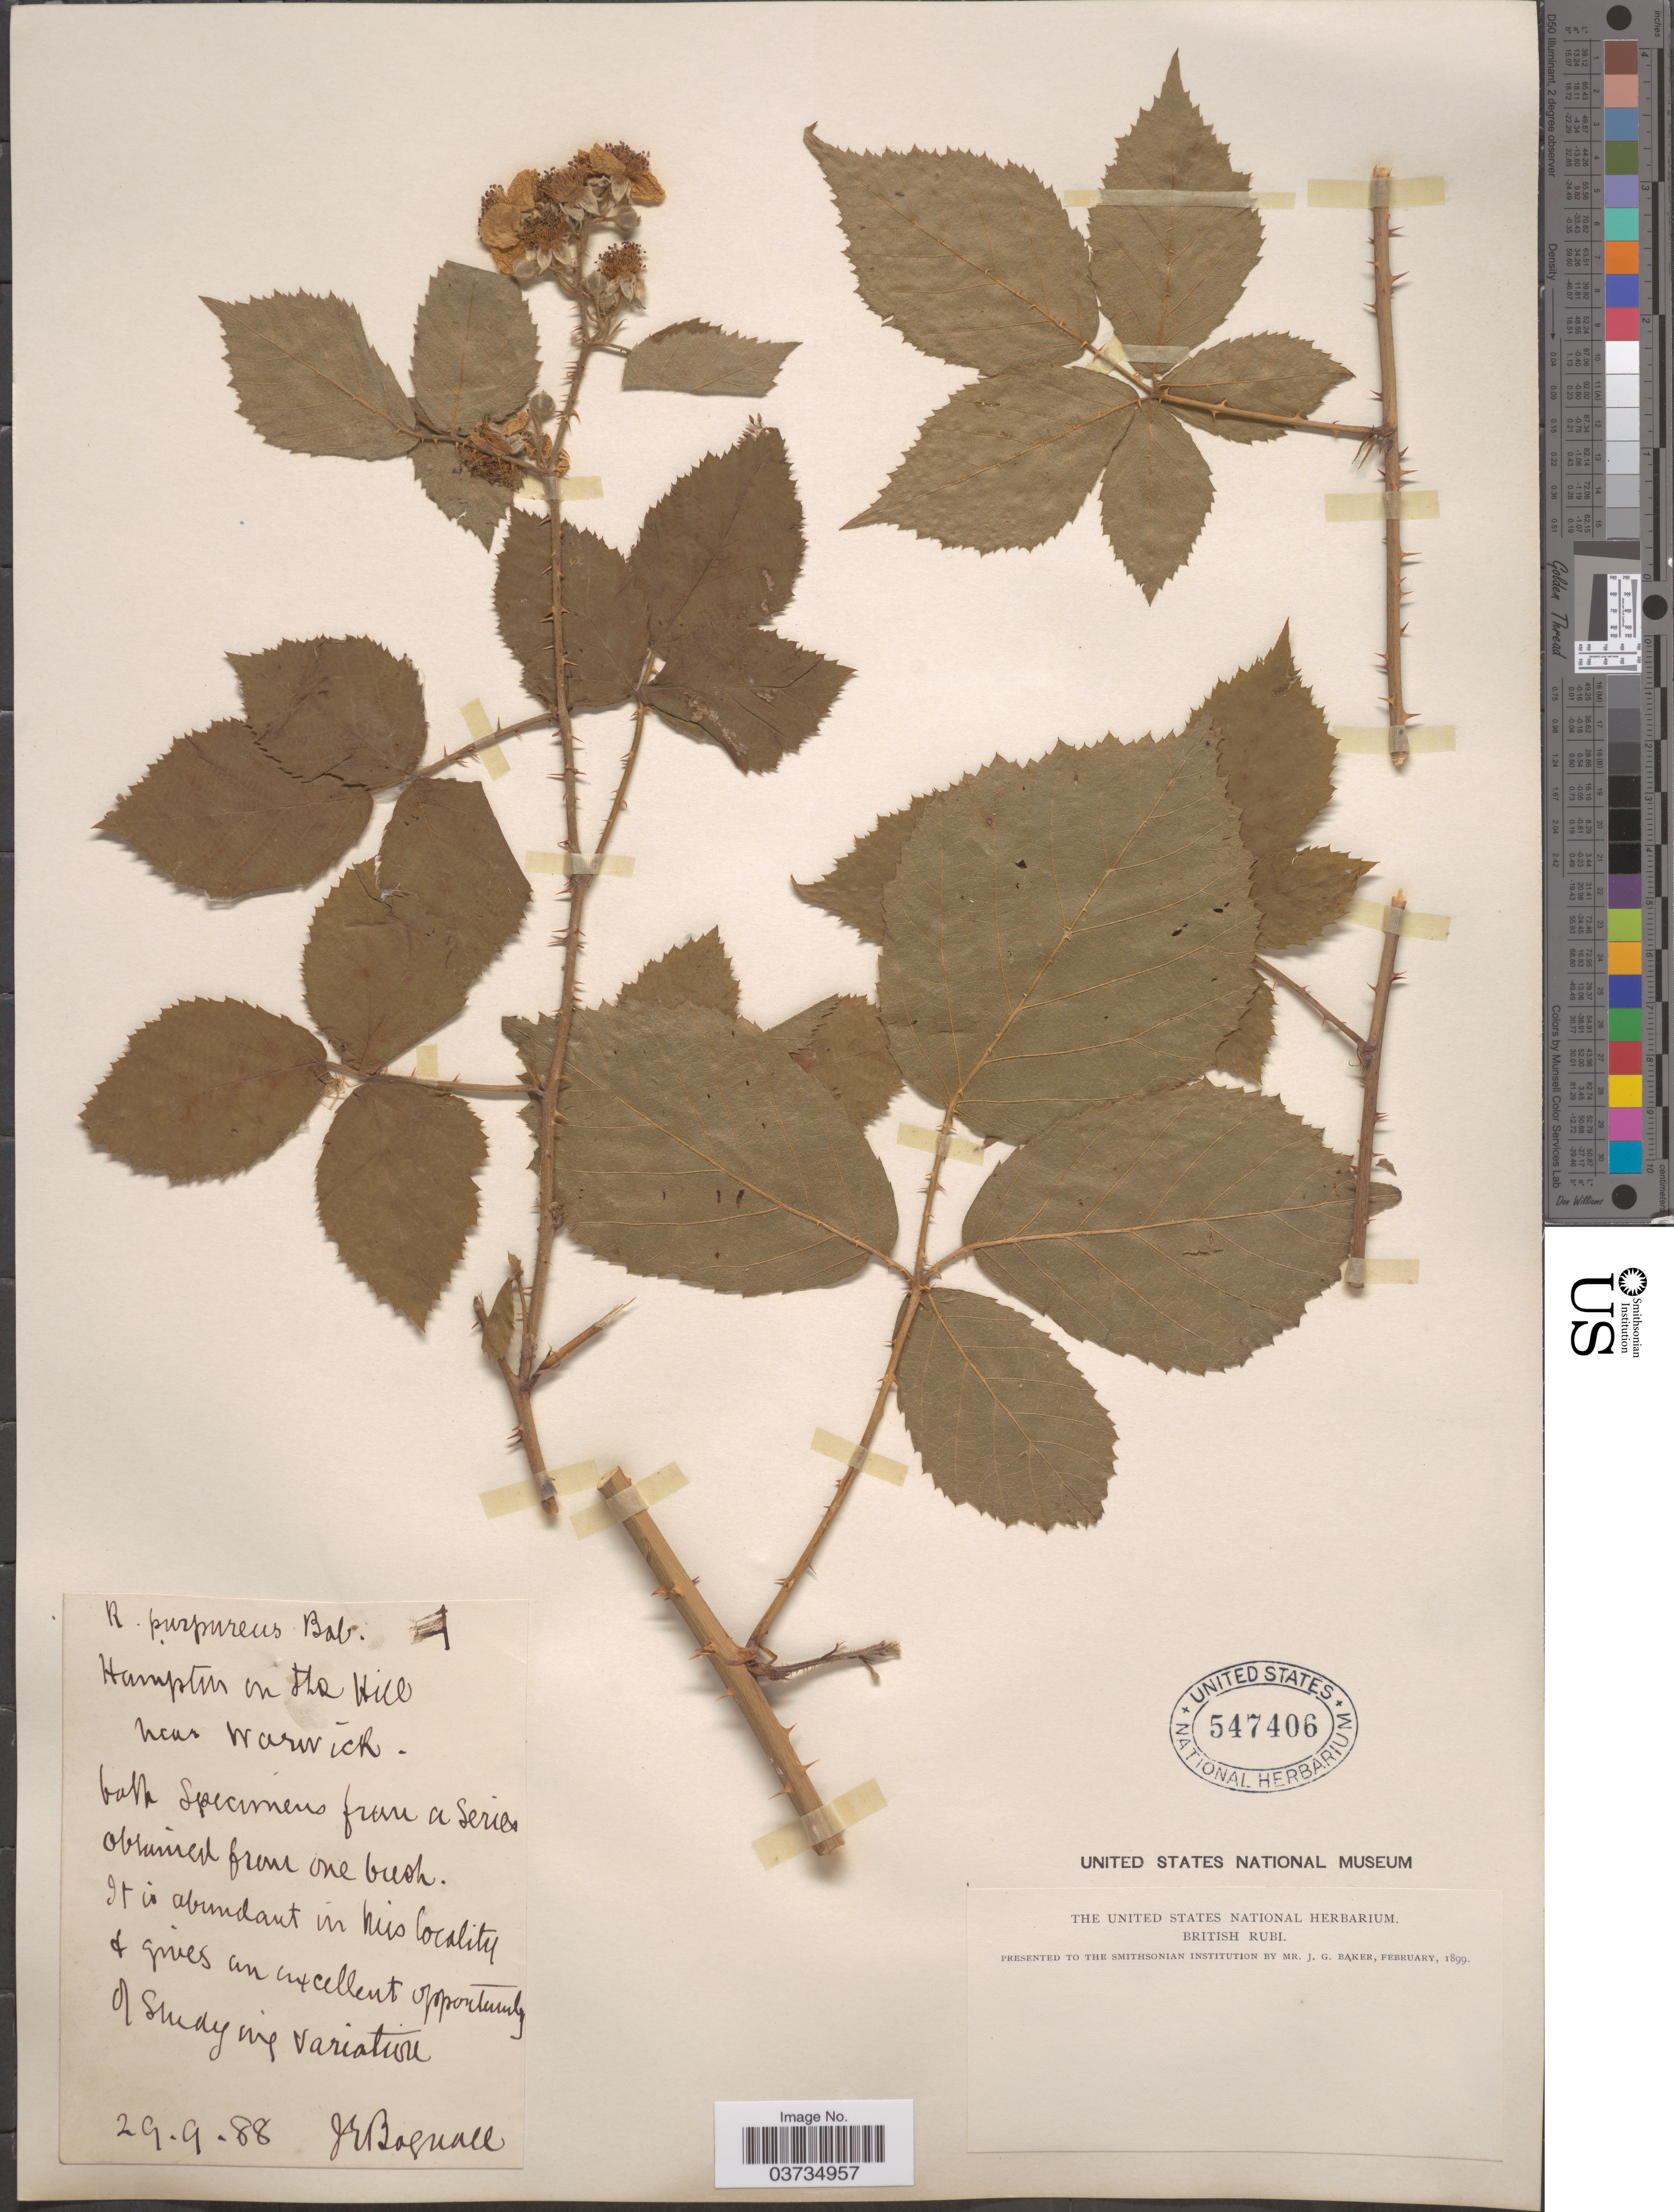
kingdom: Plantae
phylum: Tracheophyta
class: Magnoliopsida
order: Rosales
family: Rosaceae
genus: Rubus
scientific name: Rubus purpureus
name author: Holuby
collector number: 1*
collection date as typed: Transcribed d/m/y: 29/9/88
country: United Kingdom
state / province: England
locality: Hampton on the Hill near Warwick.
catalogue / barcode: US 547406